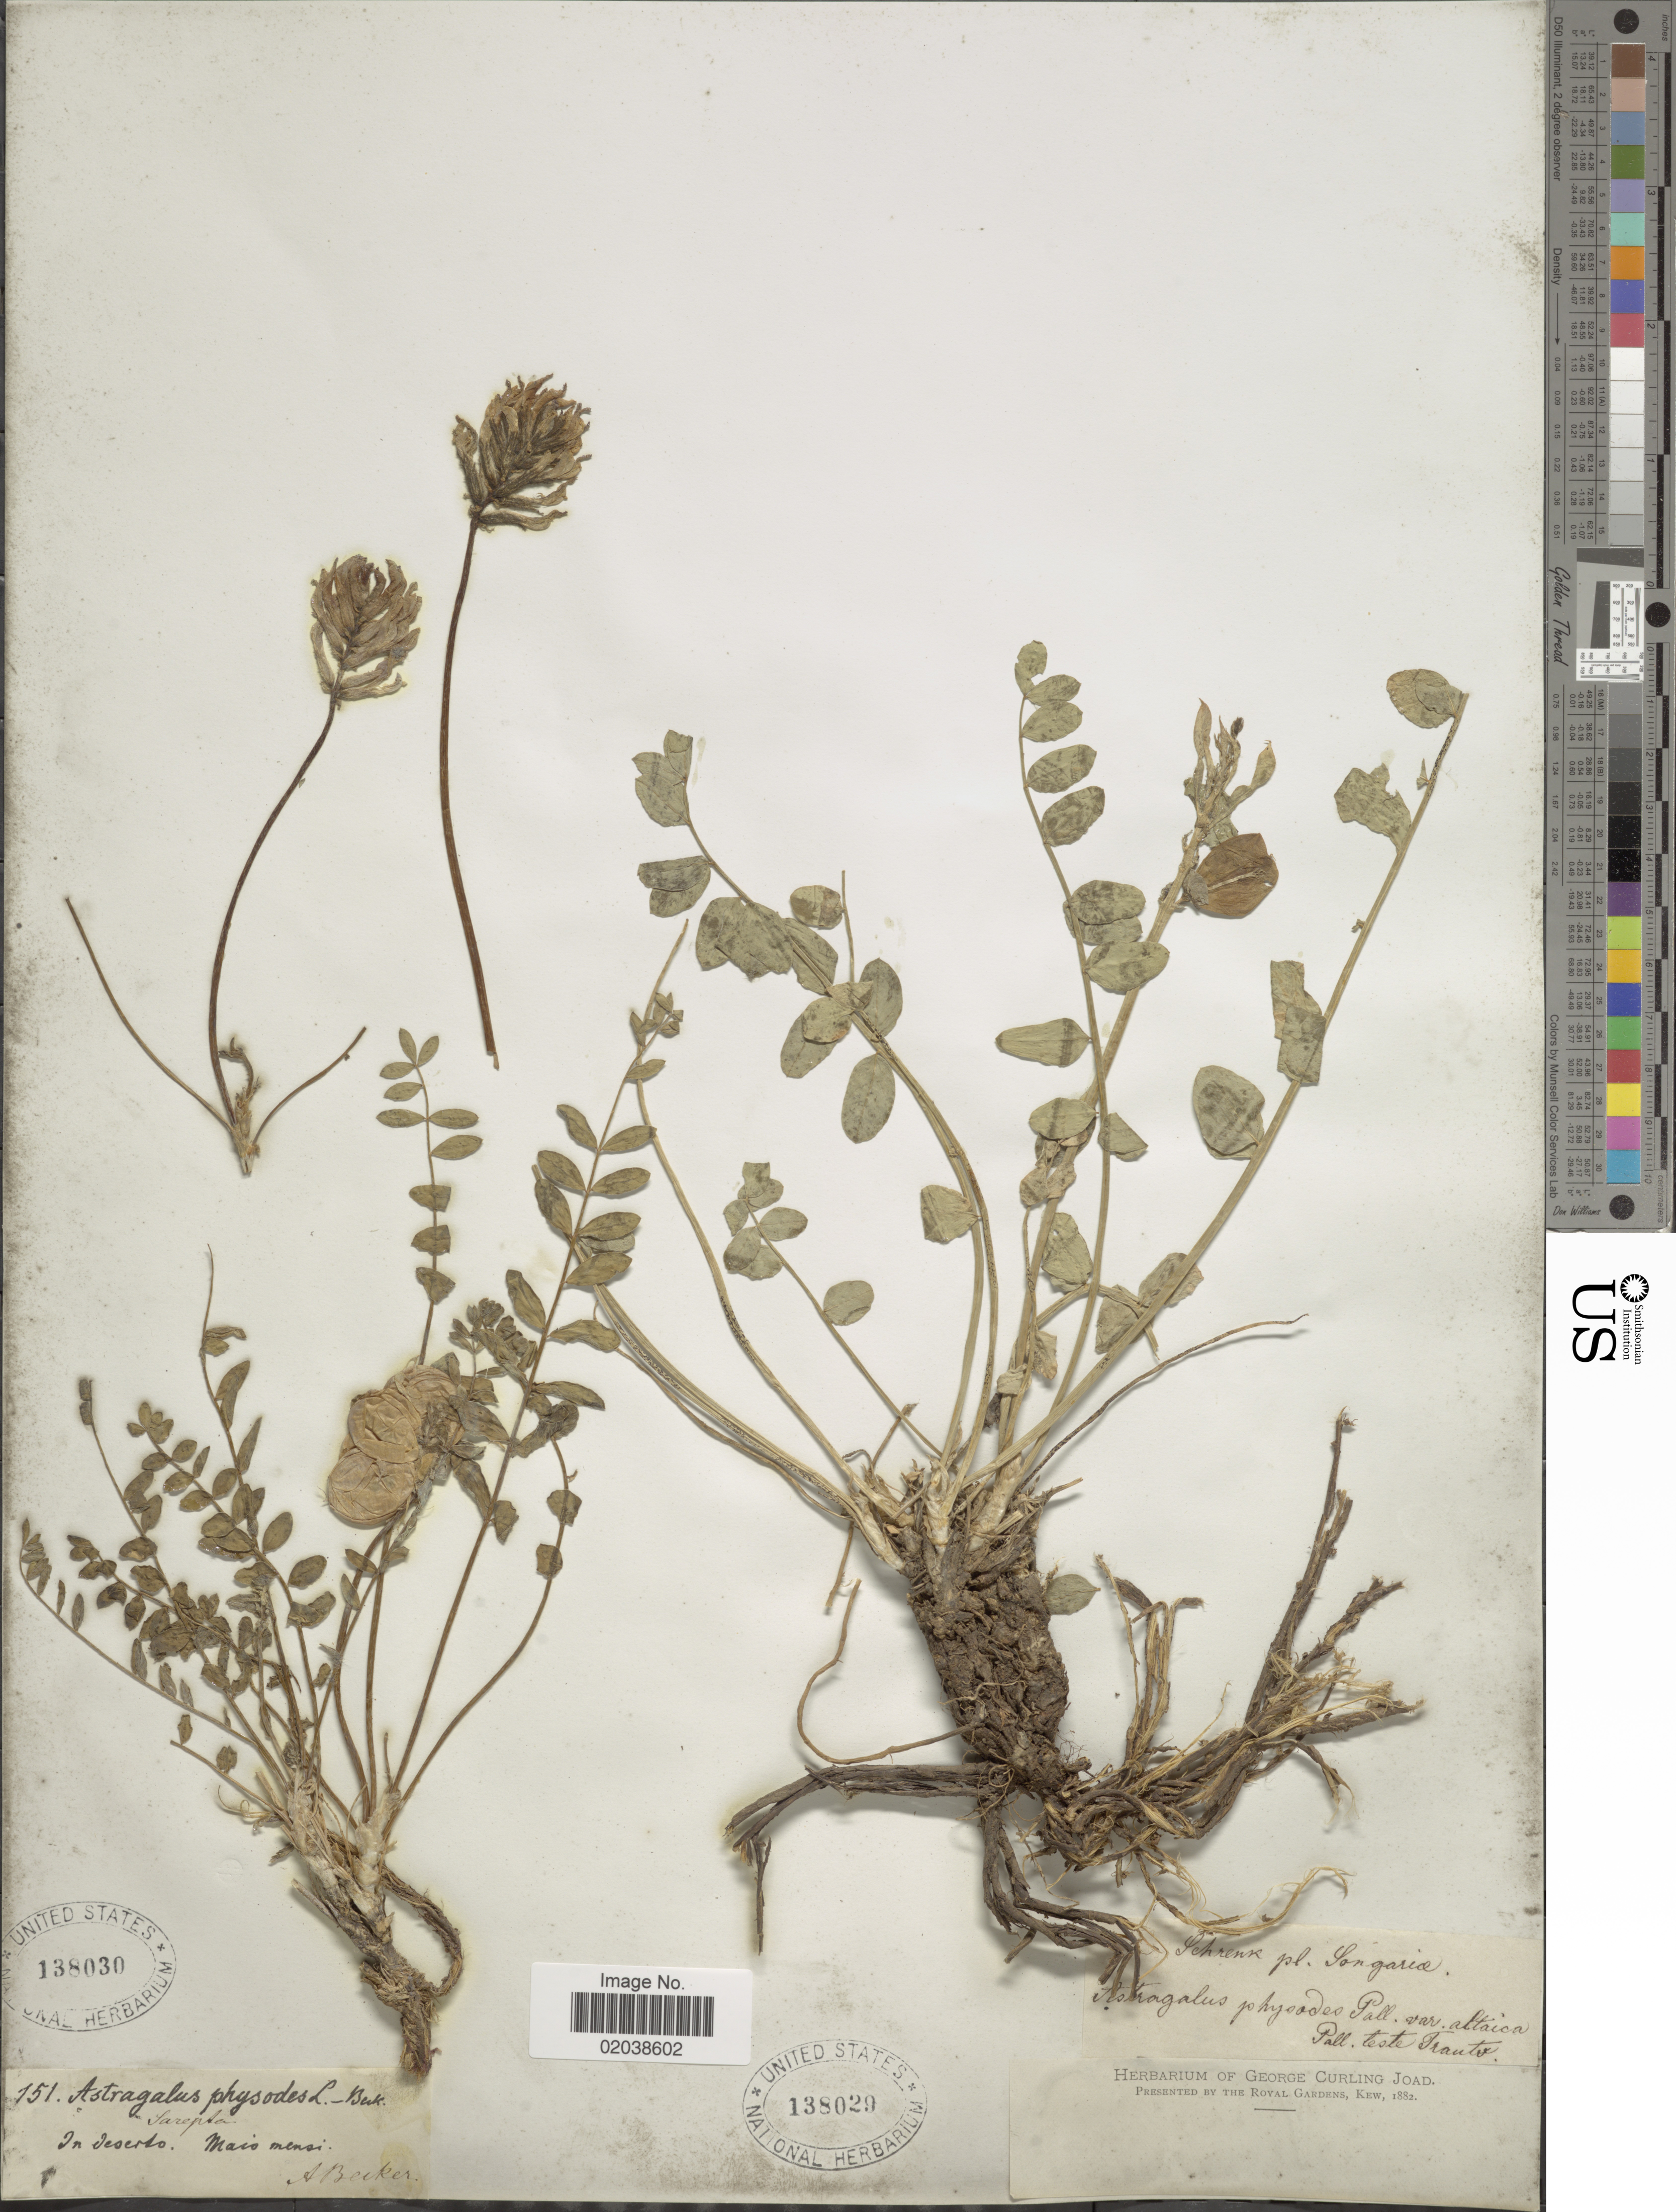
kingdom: Plantae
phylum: Tracheophyta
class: Magnoliopsida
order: Fabales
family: Fabaceae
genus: Astragalus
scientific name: Astragalus physodes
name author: L.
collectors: A.G. Schrenk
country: Kazakhstan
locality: Songarei. Pall. teste Fraute [interpreted]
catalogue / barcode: US 138029-2